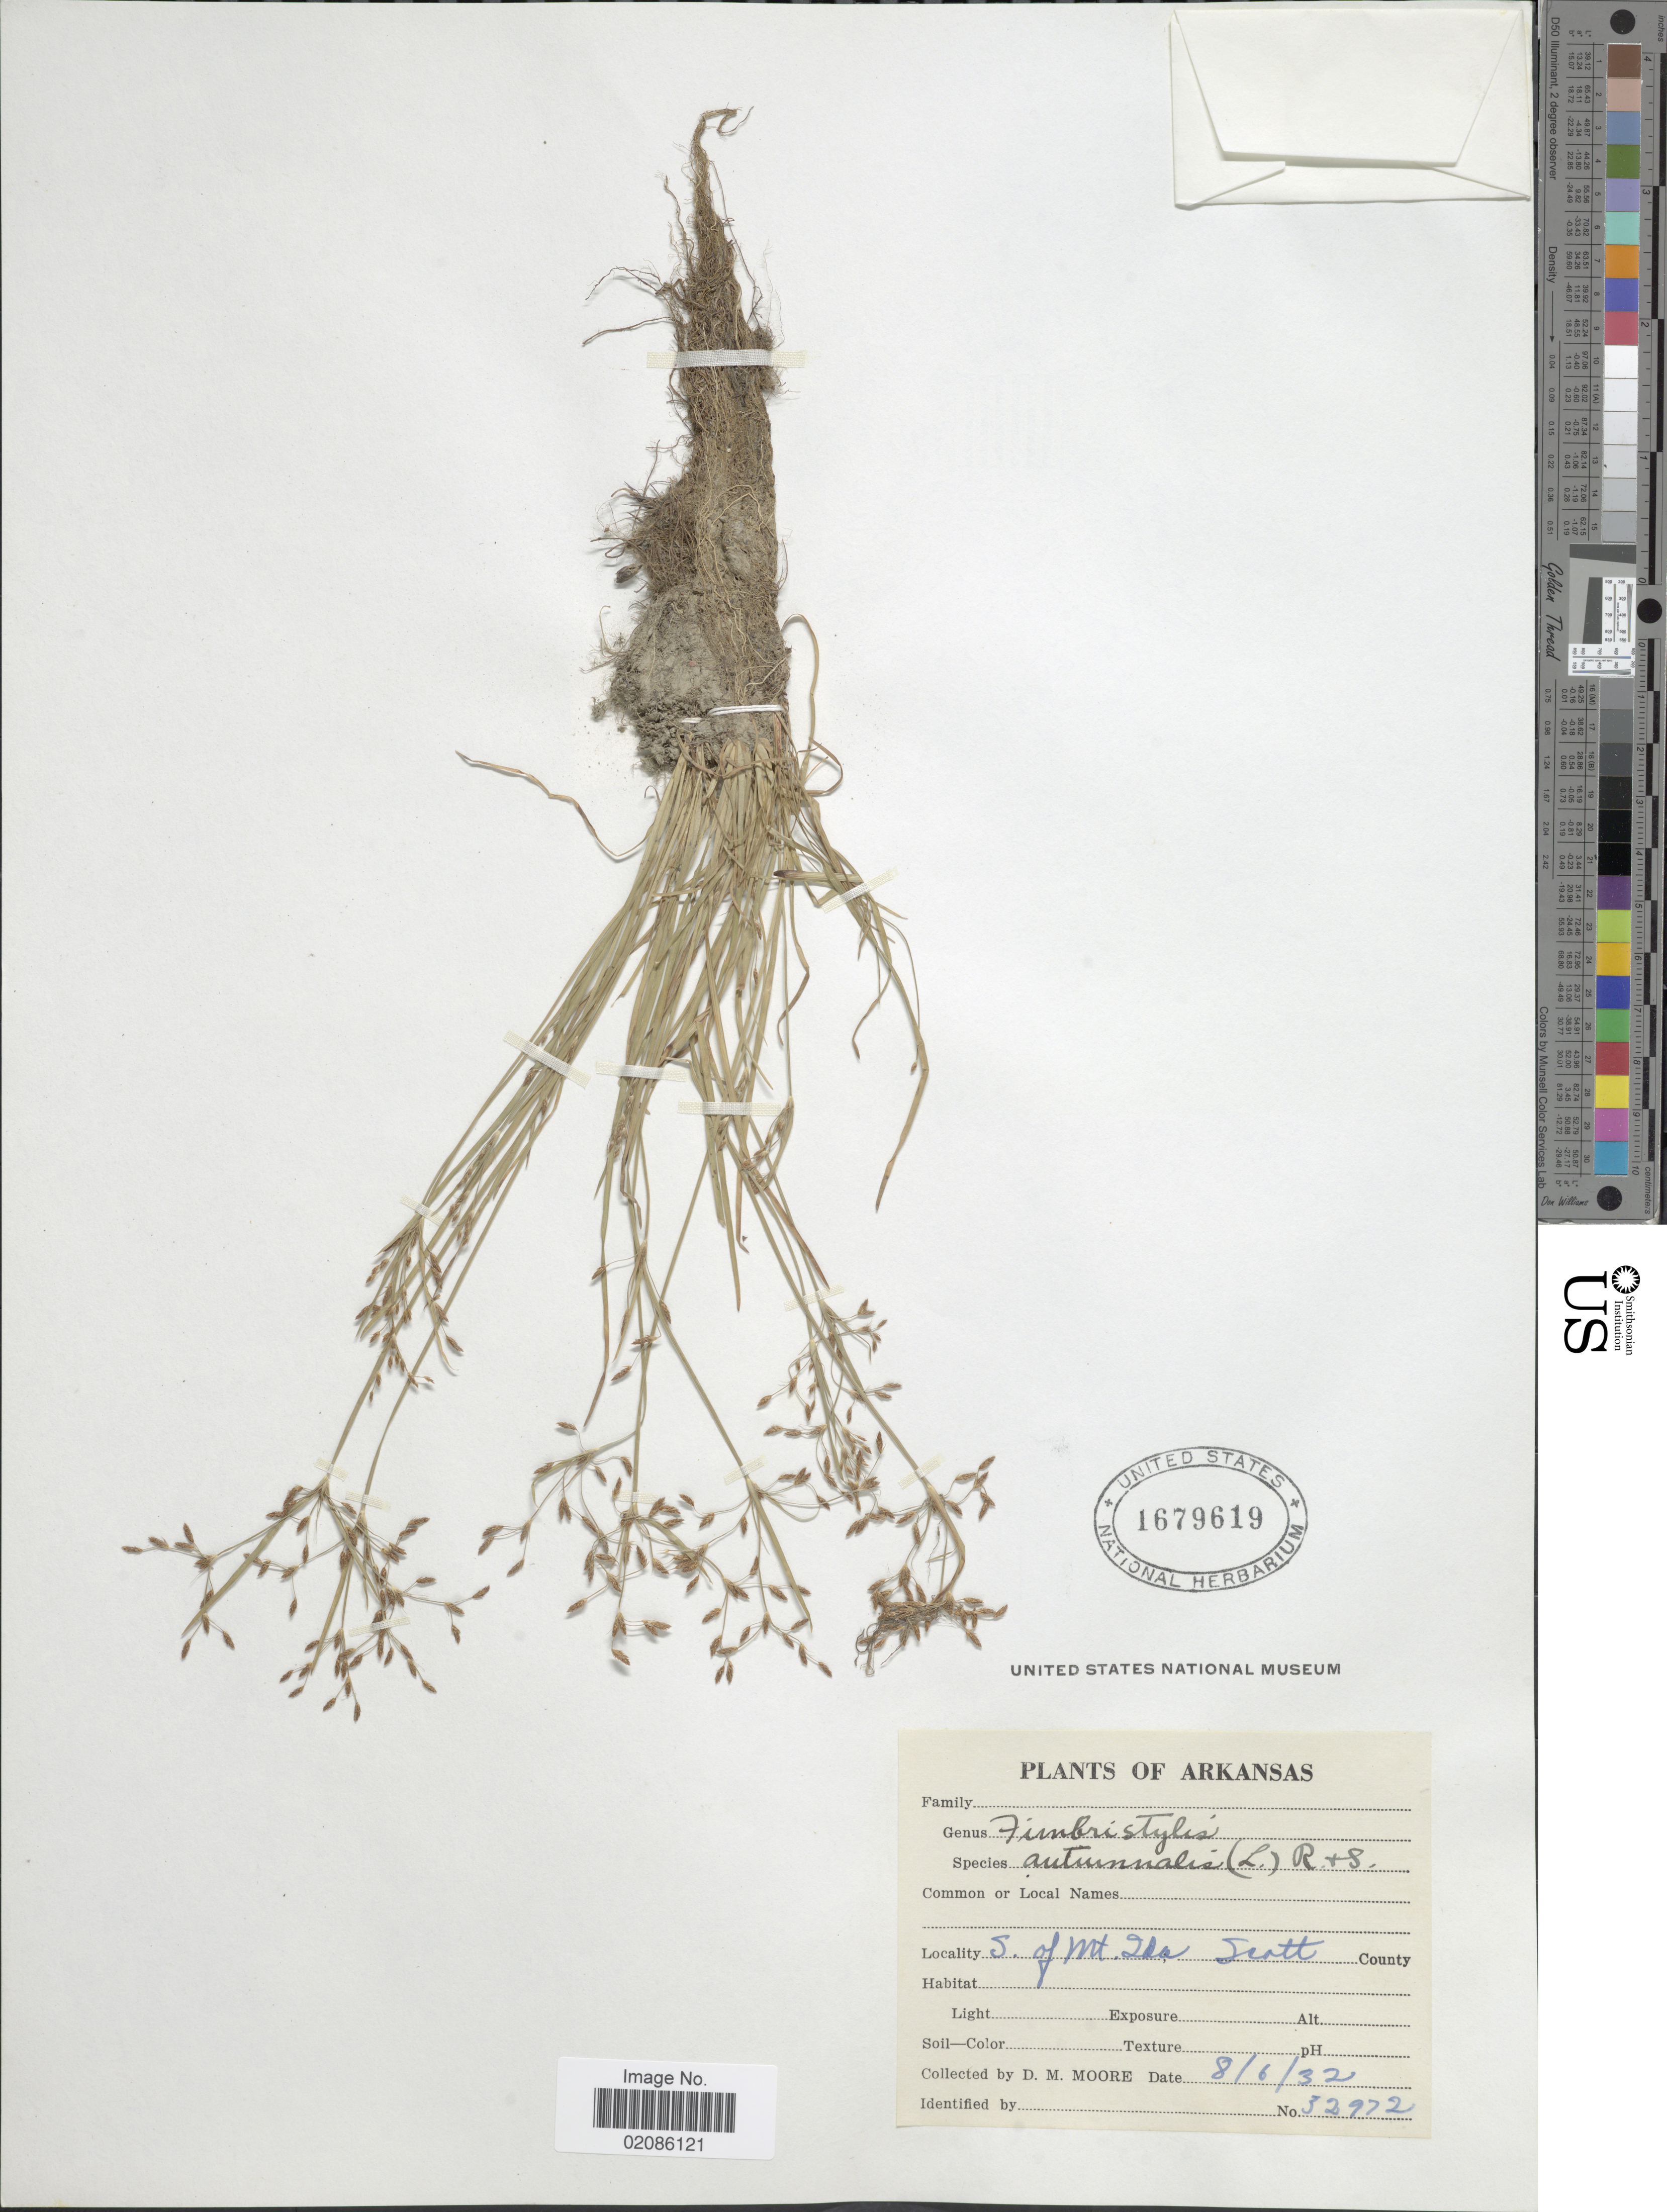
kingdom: Plantae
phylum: Tracheophyta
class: Liliopsida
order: Poales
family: Cyperaceae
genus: Fimbristylis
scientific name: Fimbristylis autumnalis (L.) Roem. & Schult.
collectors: D. Moore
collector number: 32972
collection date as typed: Transcribed d/m/y: 6/8/32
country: United States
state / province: Arkansas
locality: S. of Mt. Ida, Scott County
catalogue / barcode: US 1679619